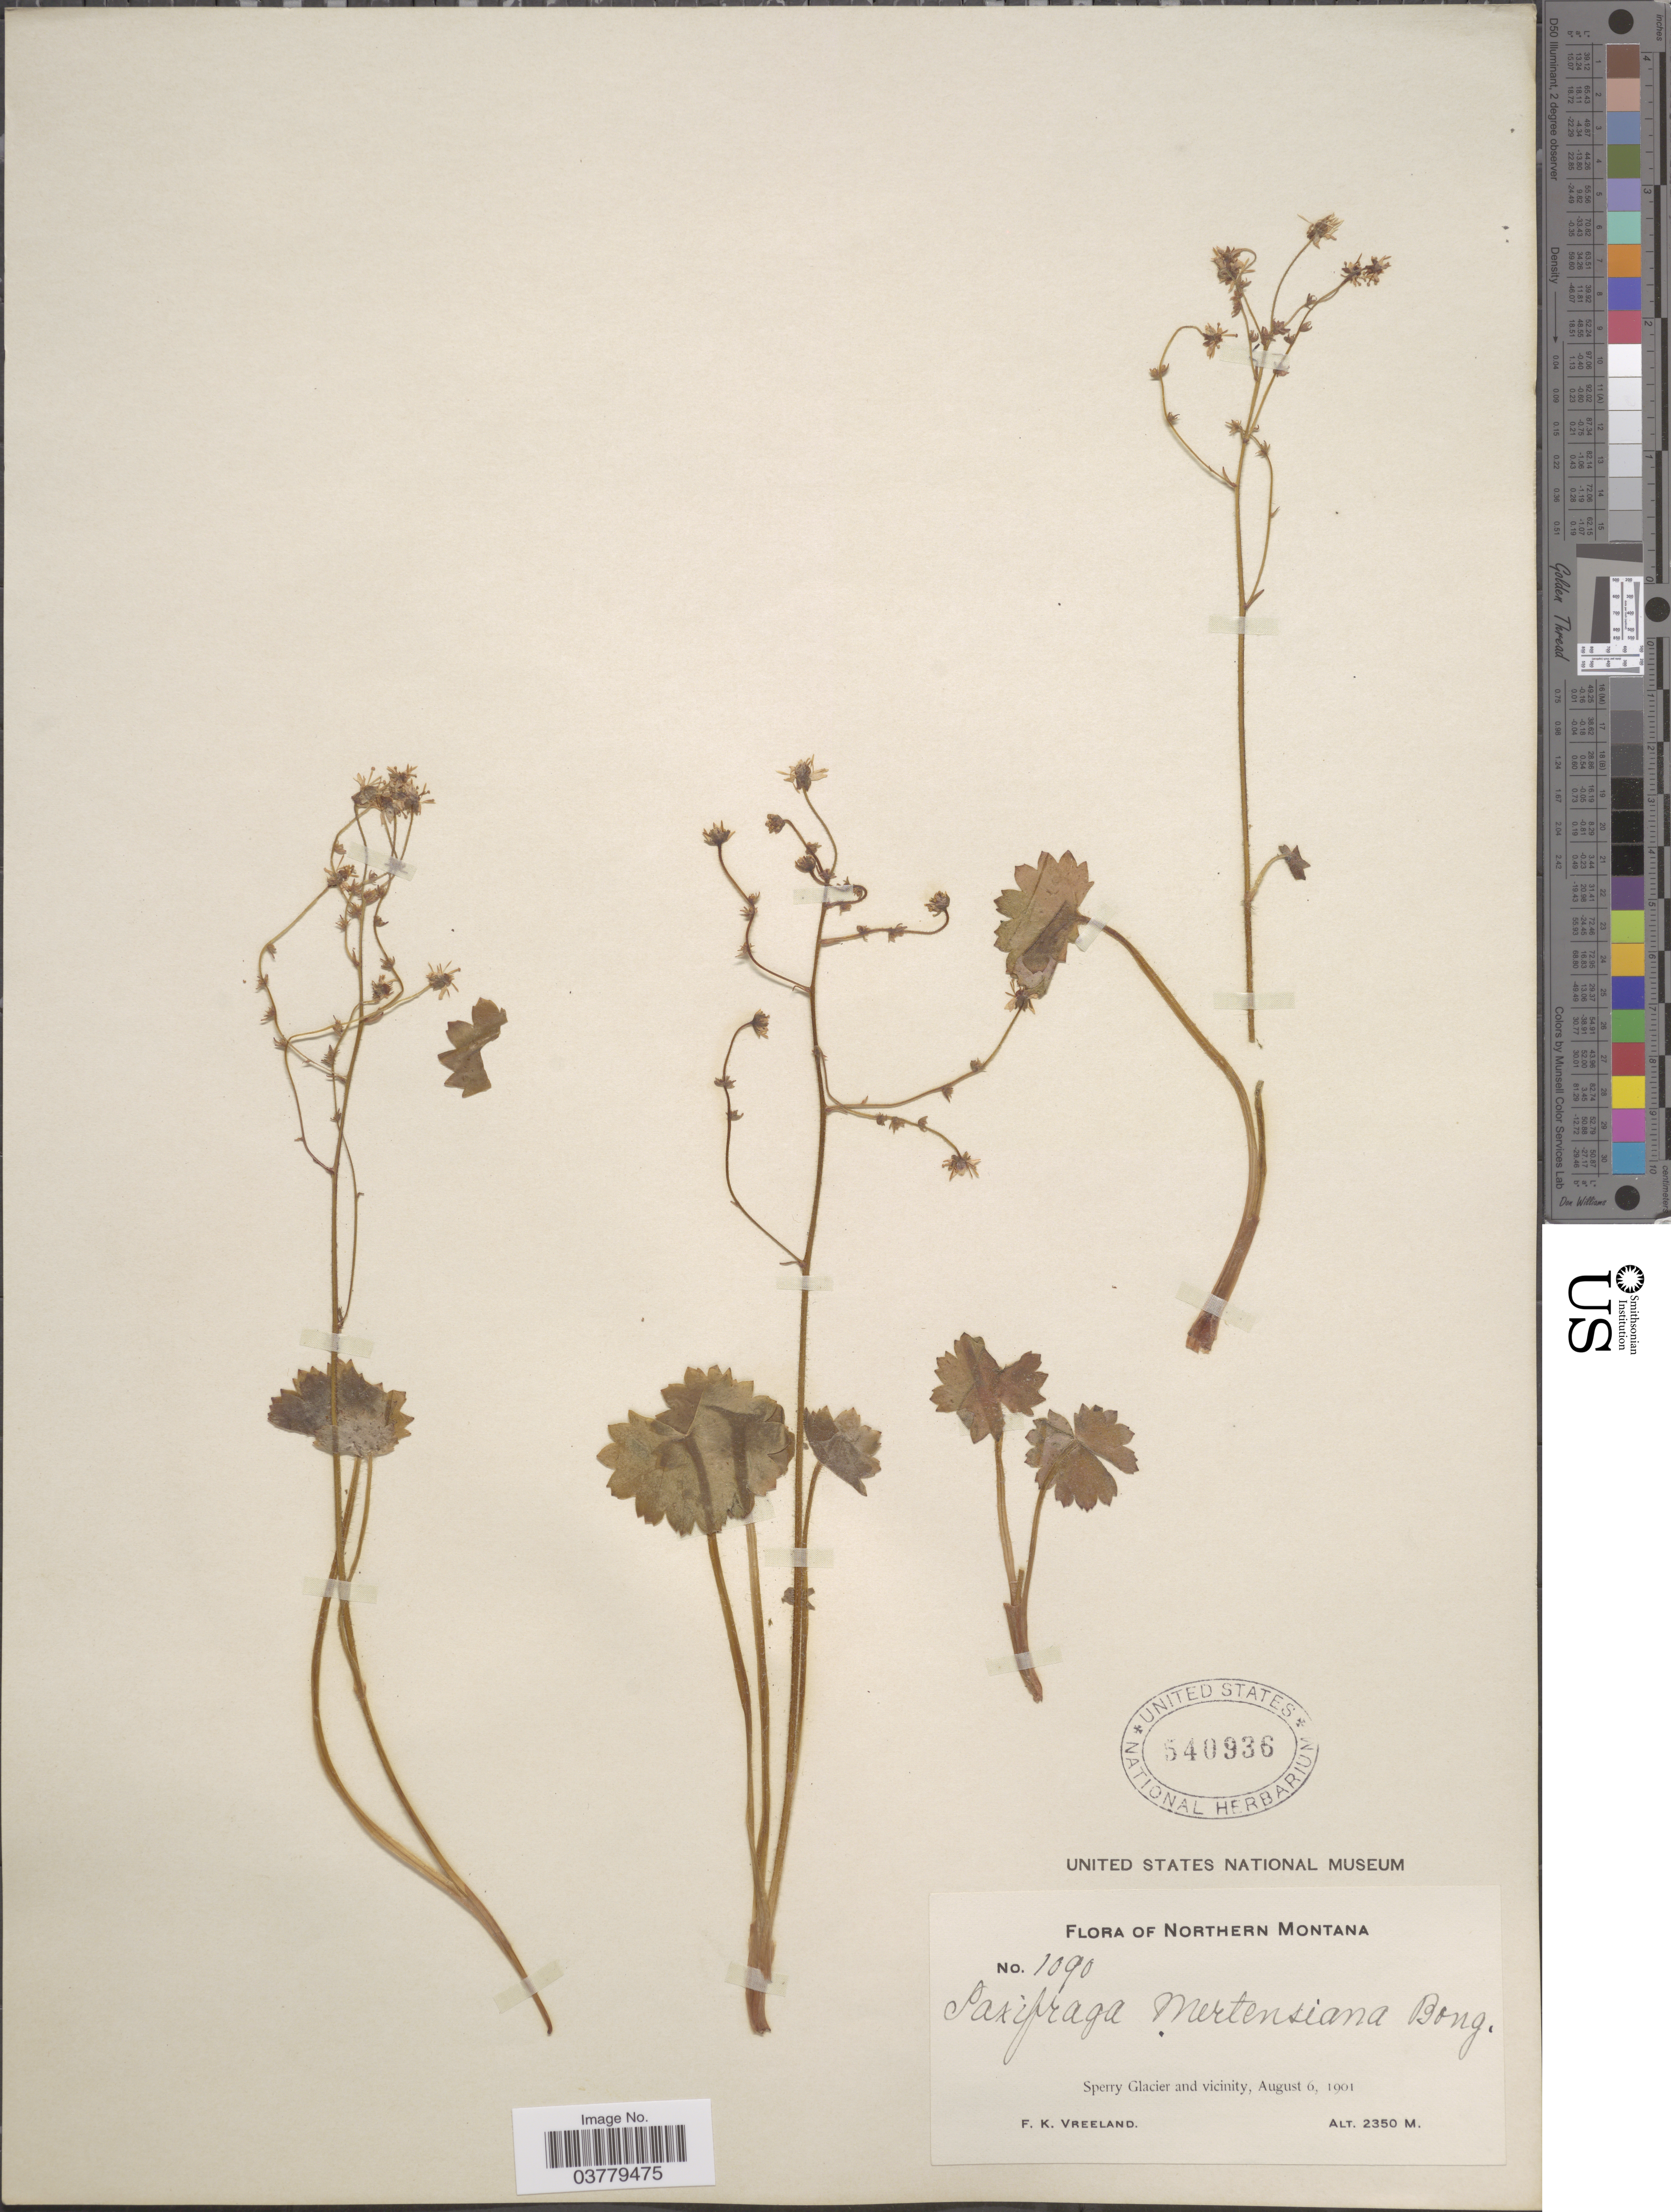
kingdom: Plantae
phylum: Tracheophyta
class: Magnoliopsida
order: Saxifragales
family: Saxifragaceae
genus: Saxifraga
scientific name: Saxifraga mertensiana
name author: Bong.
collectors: F. Vreeland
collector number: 1090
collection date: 1901-08-06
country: United States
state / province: Montana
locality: Northern Montana. Sperry Glacier and vicinity.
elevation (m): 2350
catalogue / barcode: US 540936